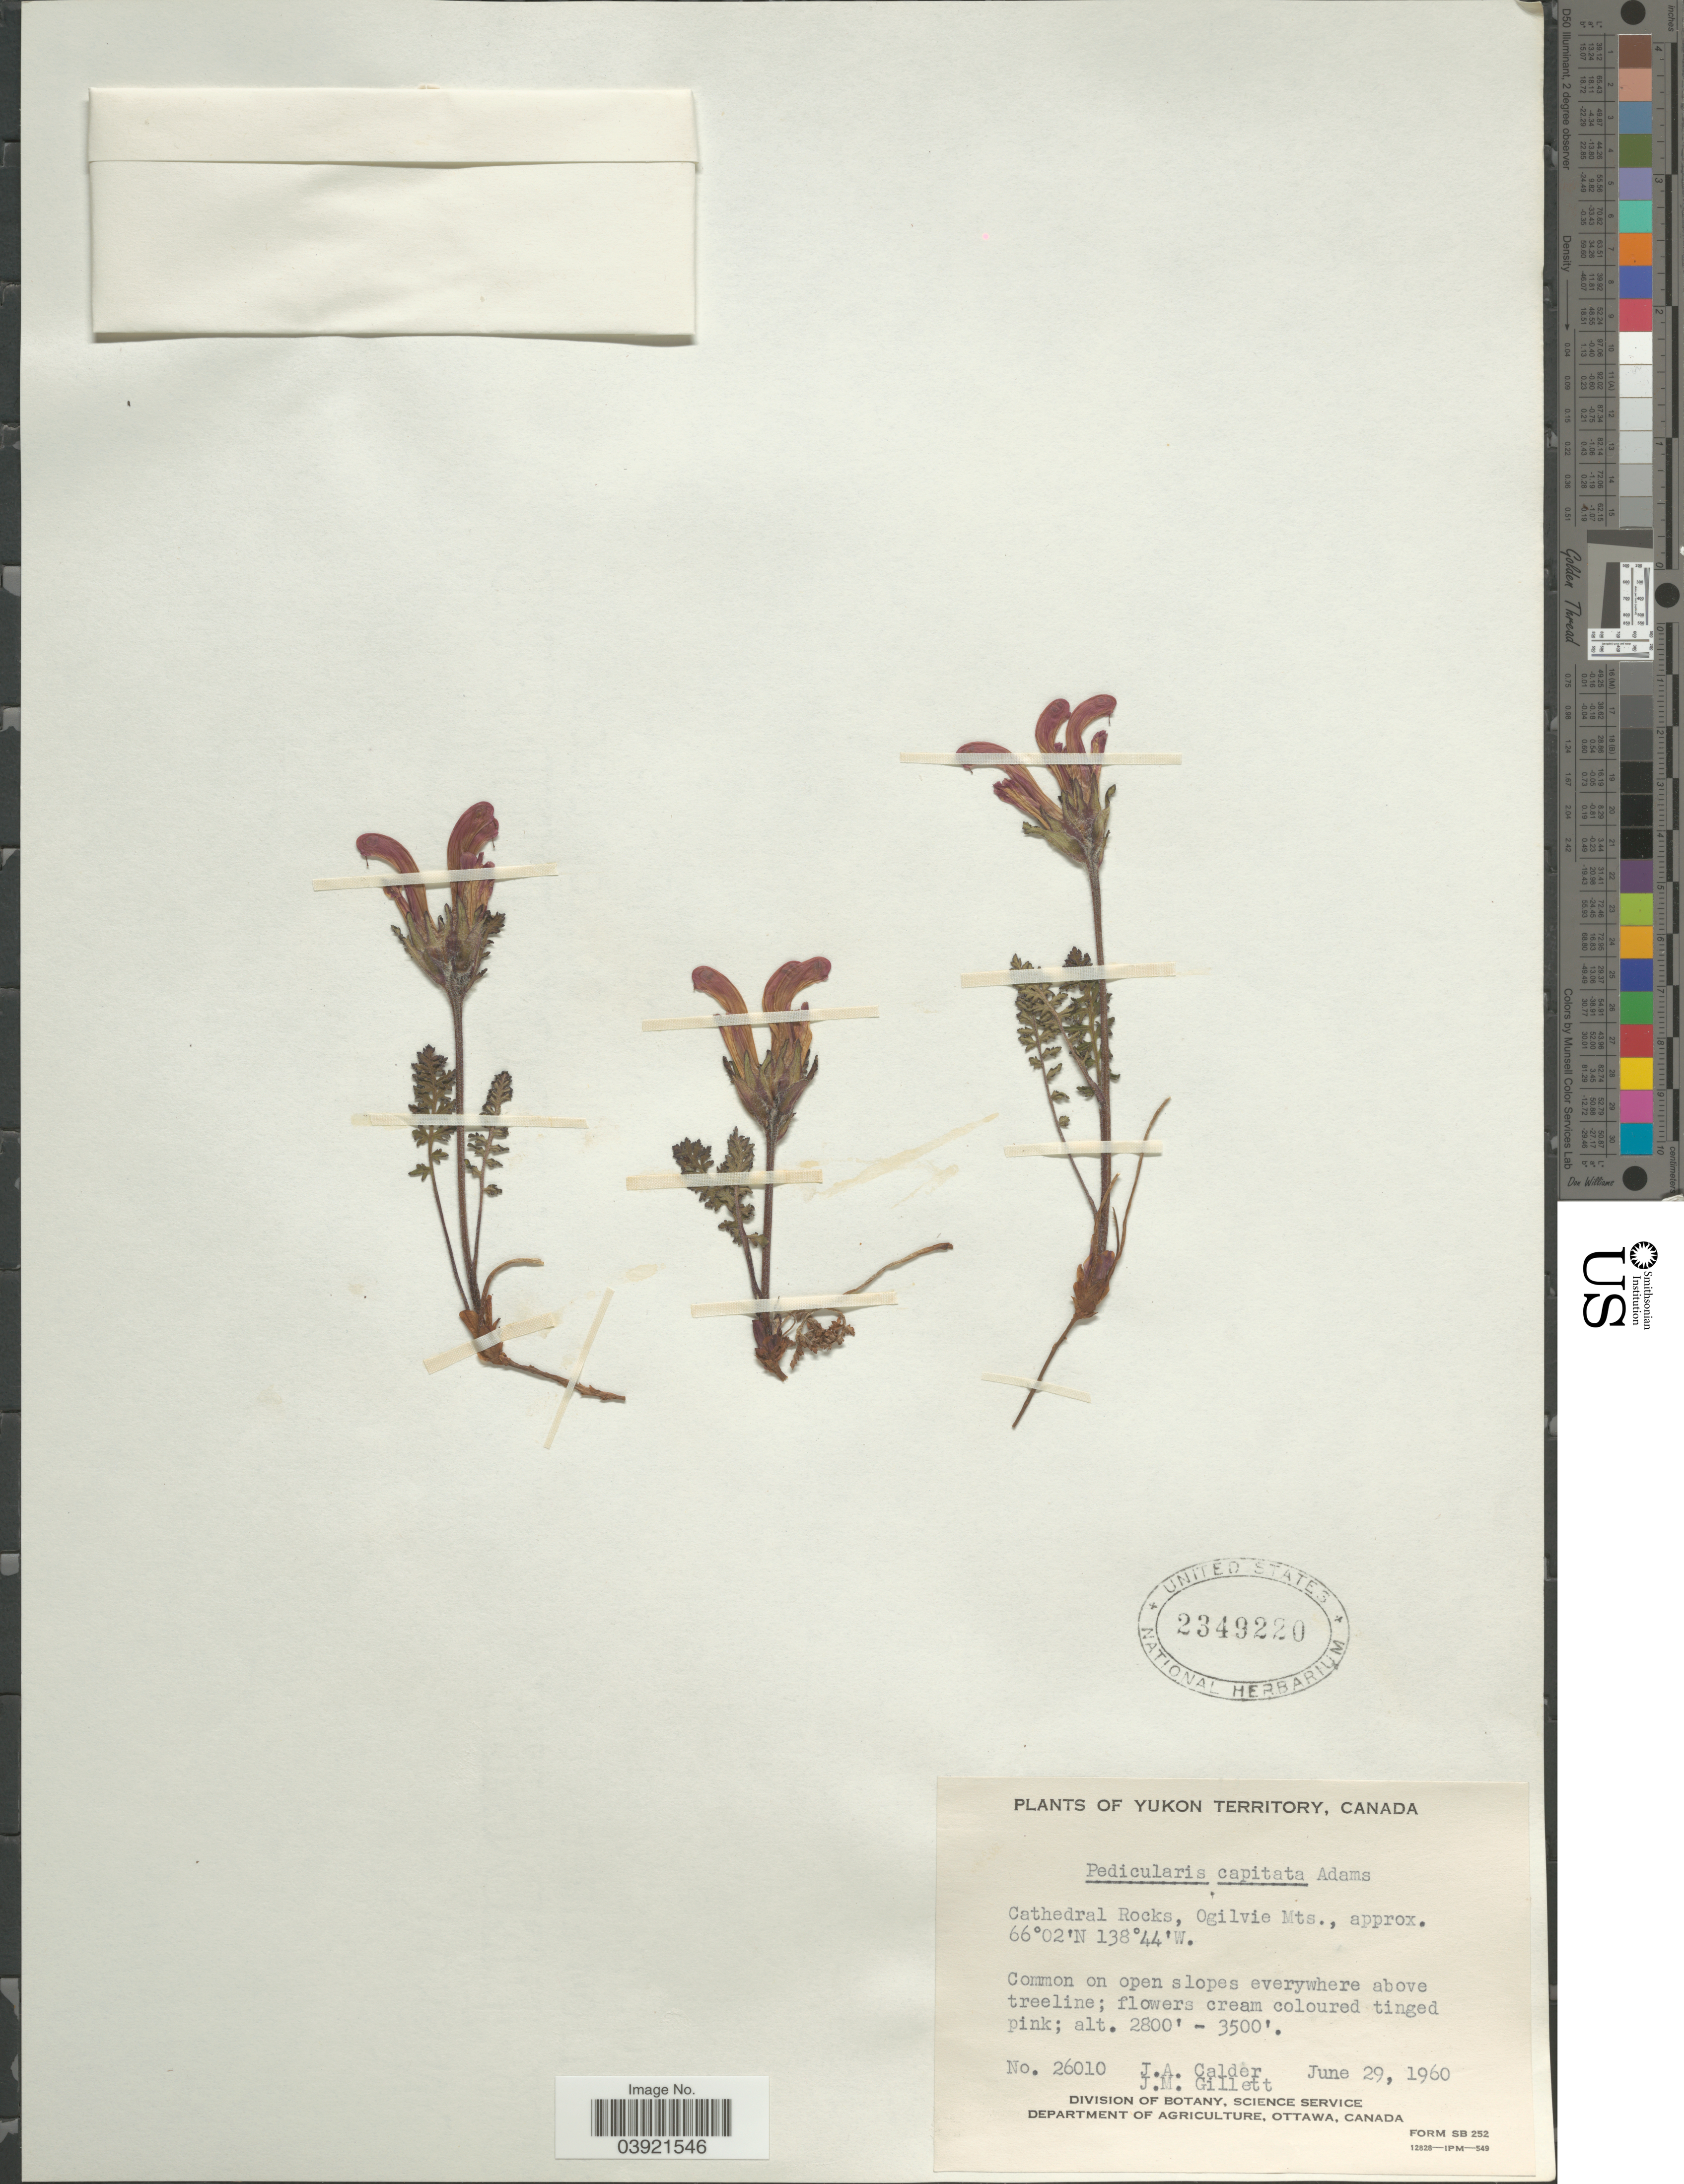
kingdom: Plantae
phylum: Tracheophyta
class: Magnoliopsida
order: Lamiales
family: Orobanchaceae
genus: Pedicularis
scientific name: Pedicularis capitata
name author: Adams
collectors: J. A. Calder & J. M. Gillett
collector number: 26010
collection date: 1960-06-29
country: Canada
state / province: Yukon Territory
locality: Cathedral Rocks, Ogilvie Mts.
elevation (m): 853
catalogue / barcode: US 2349220